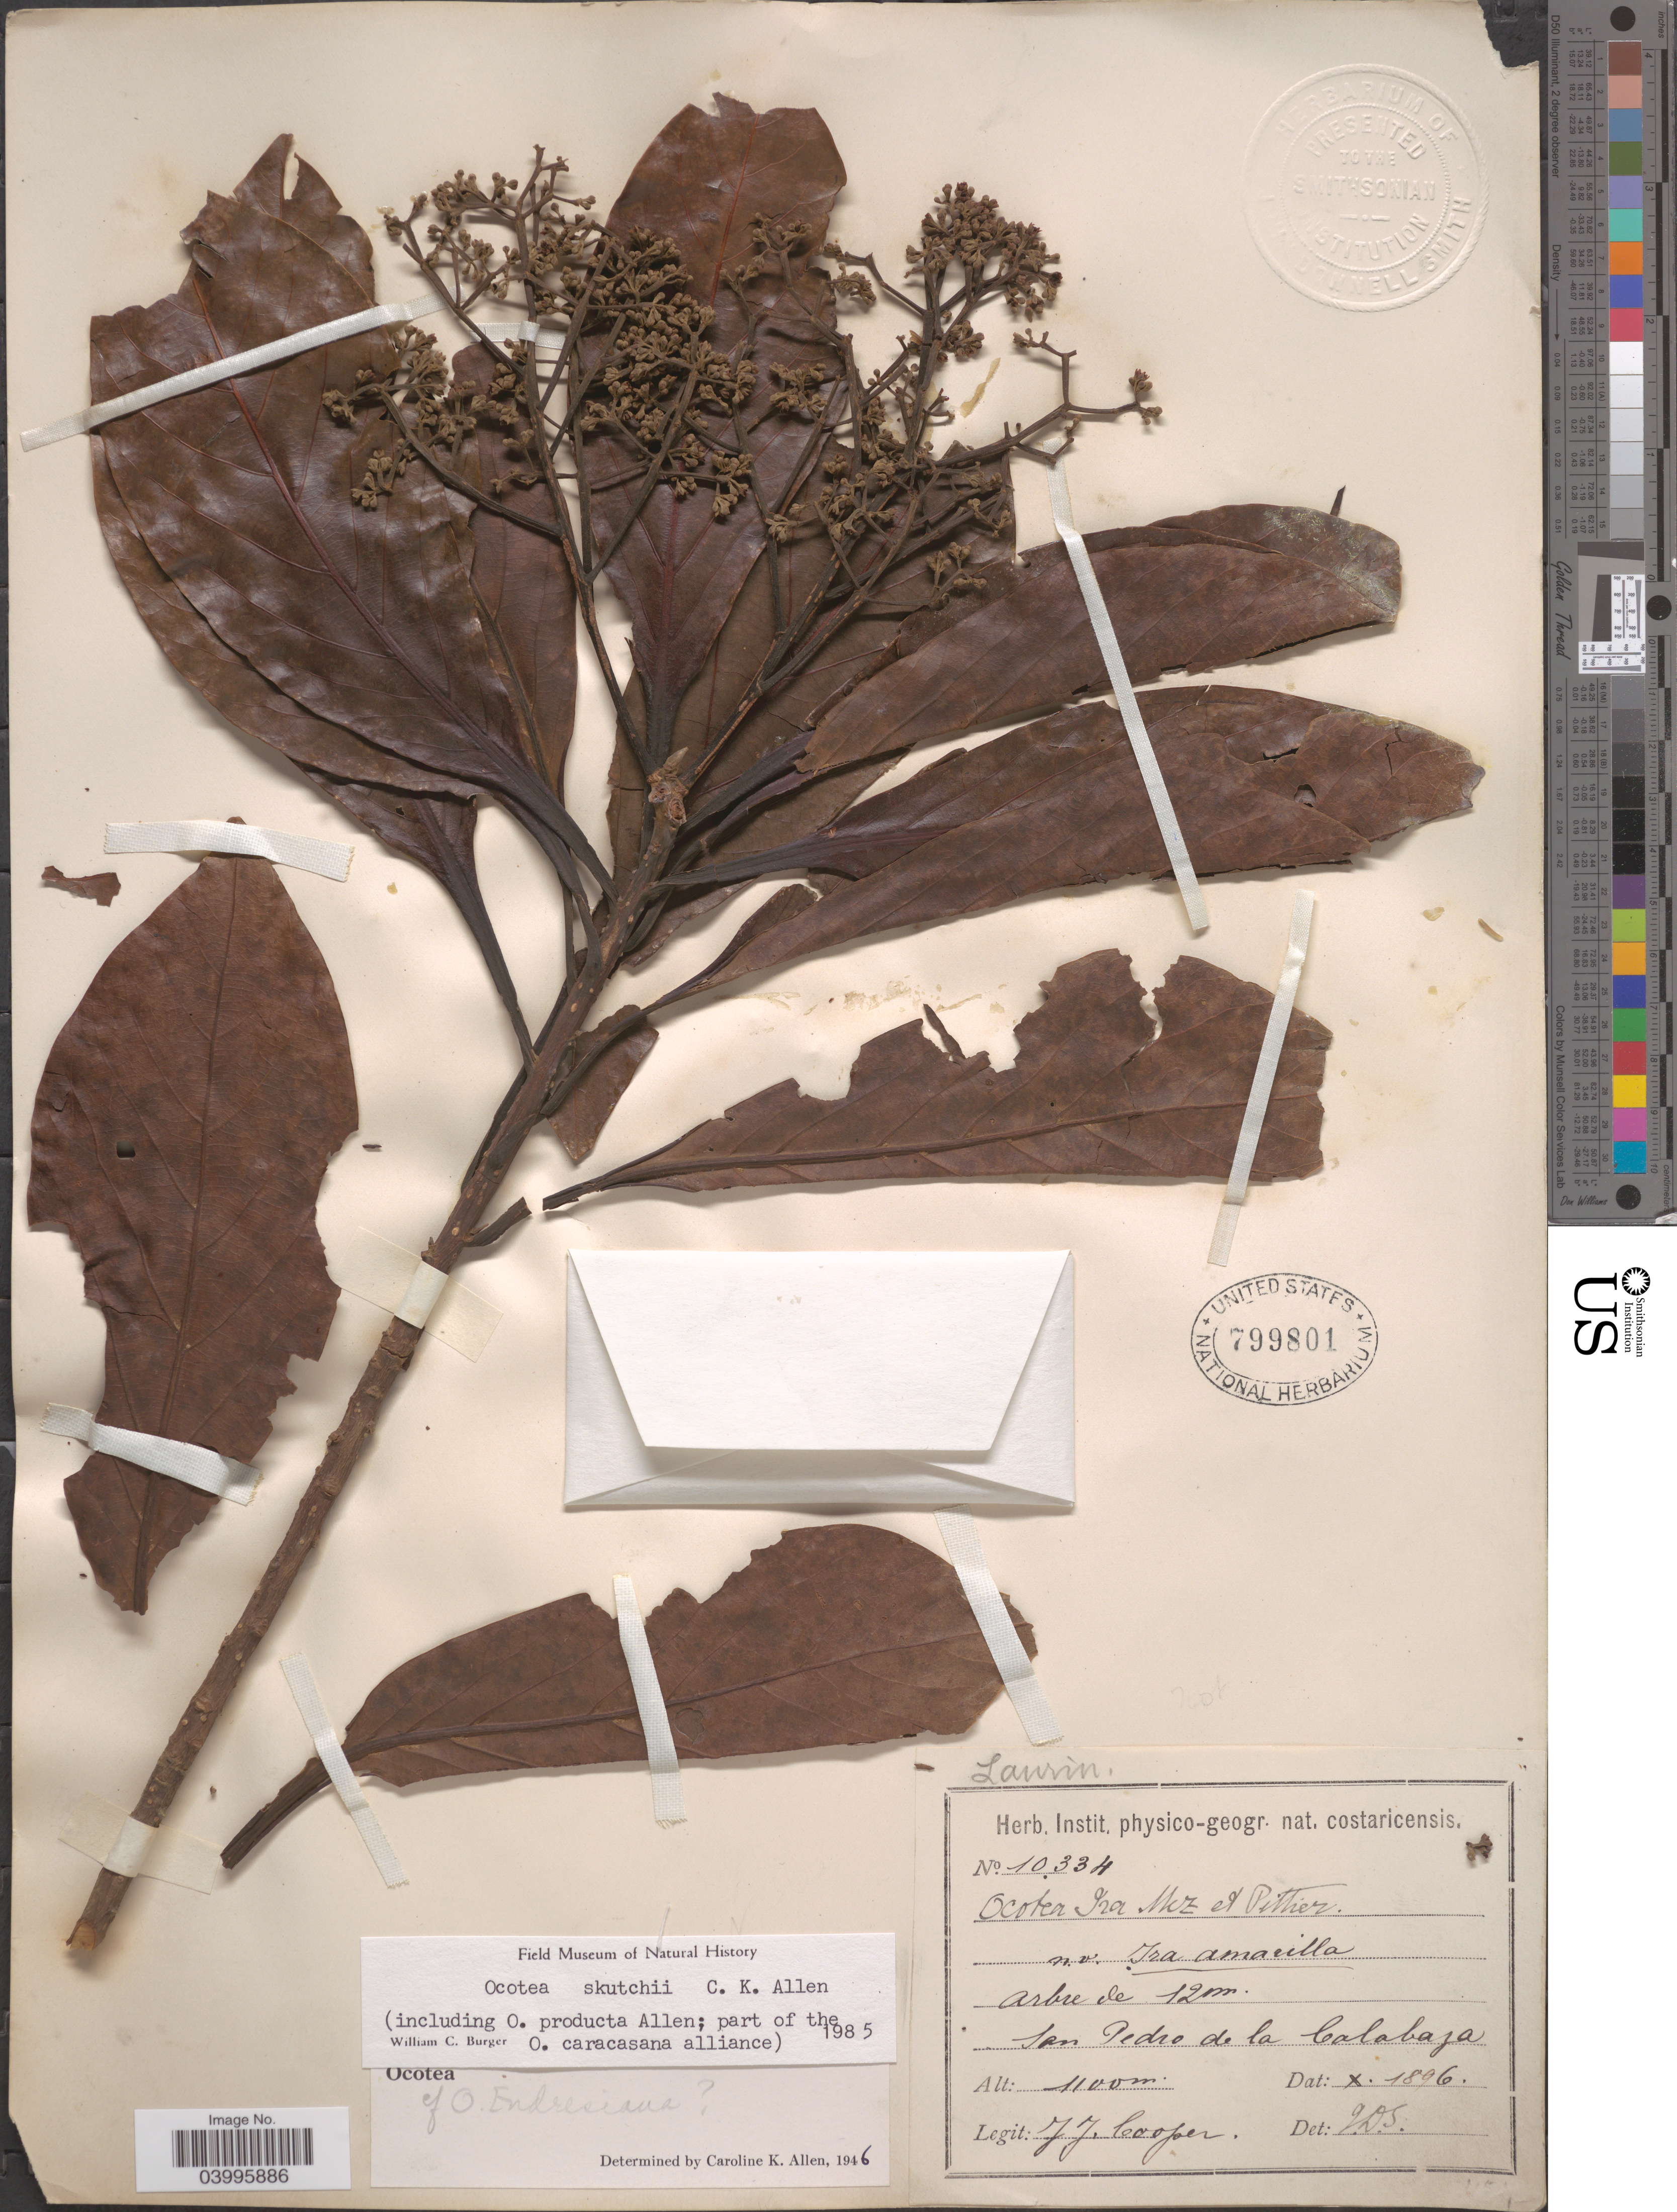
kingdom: Plantae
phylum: Tracheophyta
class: Magnoliopsida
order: Laurales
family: Lauraceae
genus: Ocotea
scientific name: Ocotea skutchii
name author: C.K. Allen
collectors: J. J. Cooper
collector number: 10334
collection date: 1896-10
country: Costa Rica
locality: San Pedro de la Calabaza.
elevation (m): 1100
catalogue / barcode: US 799801